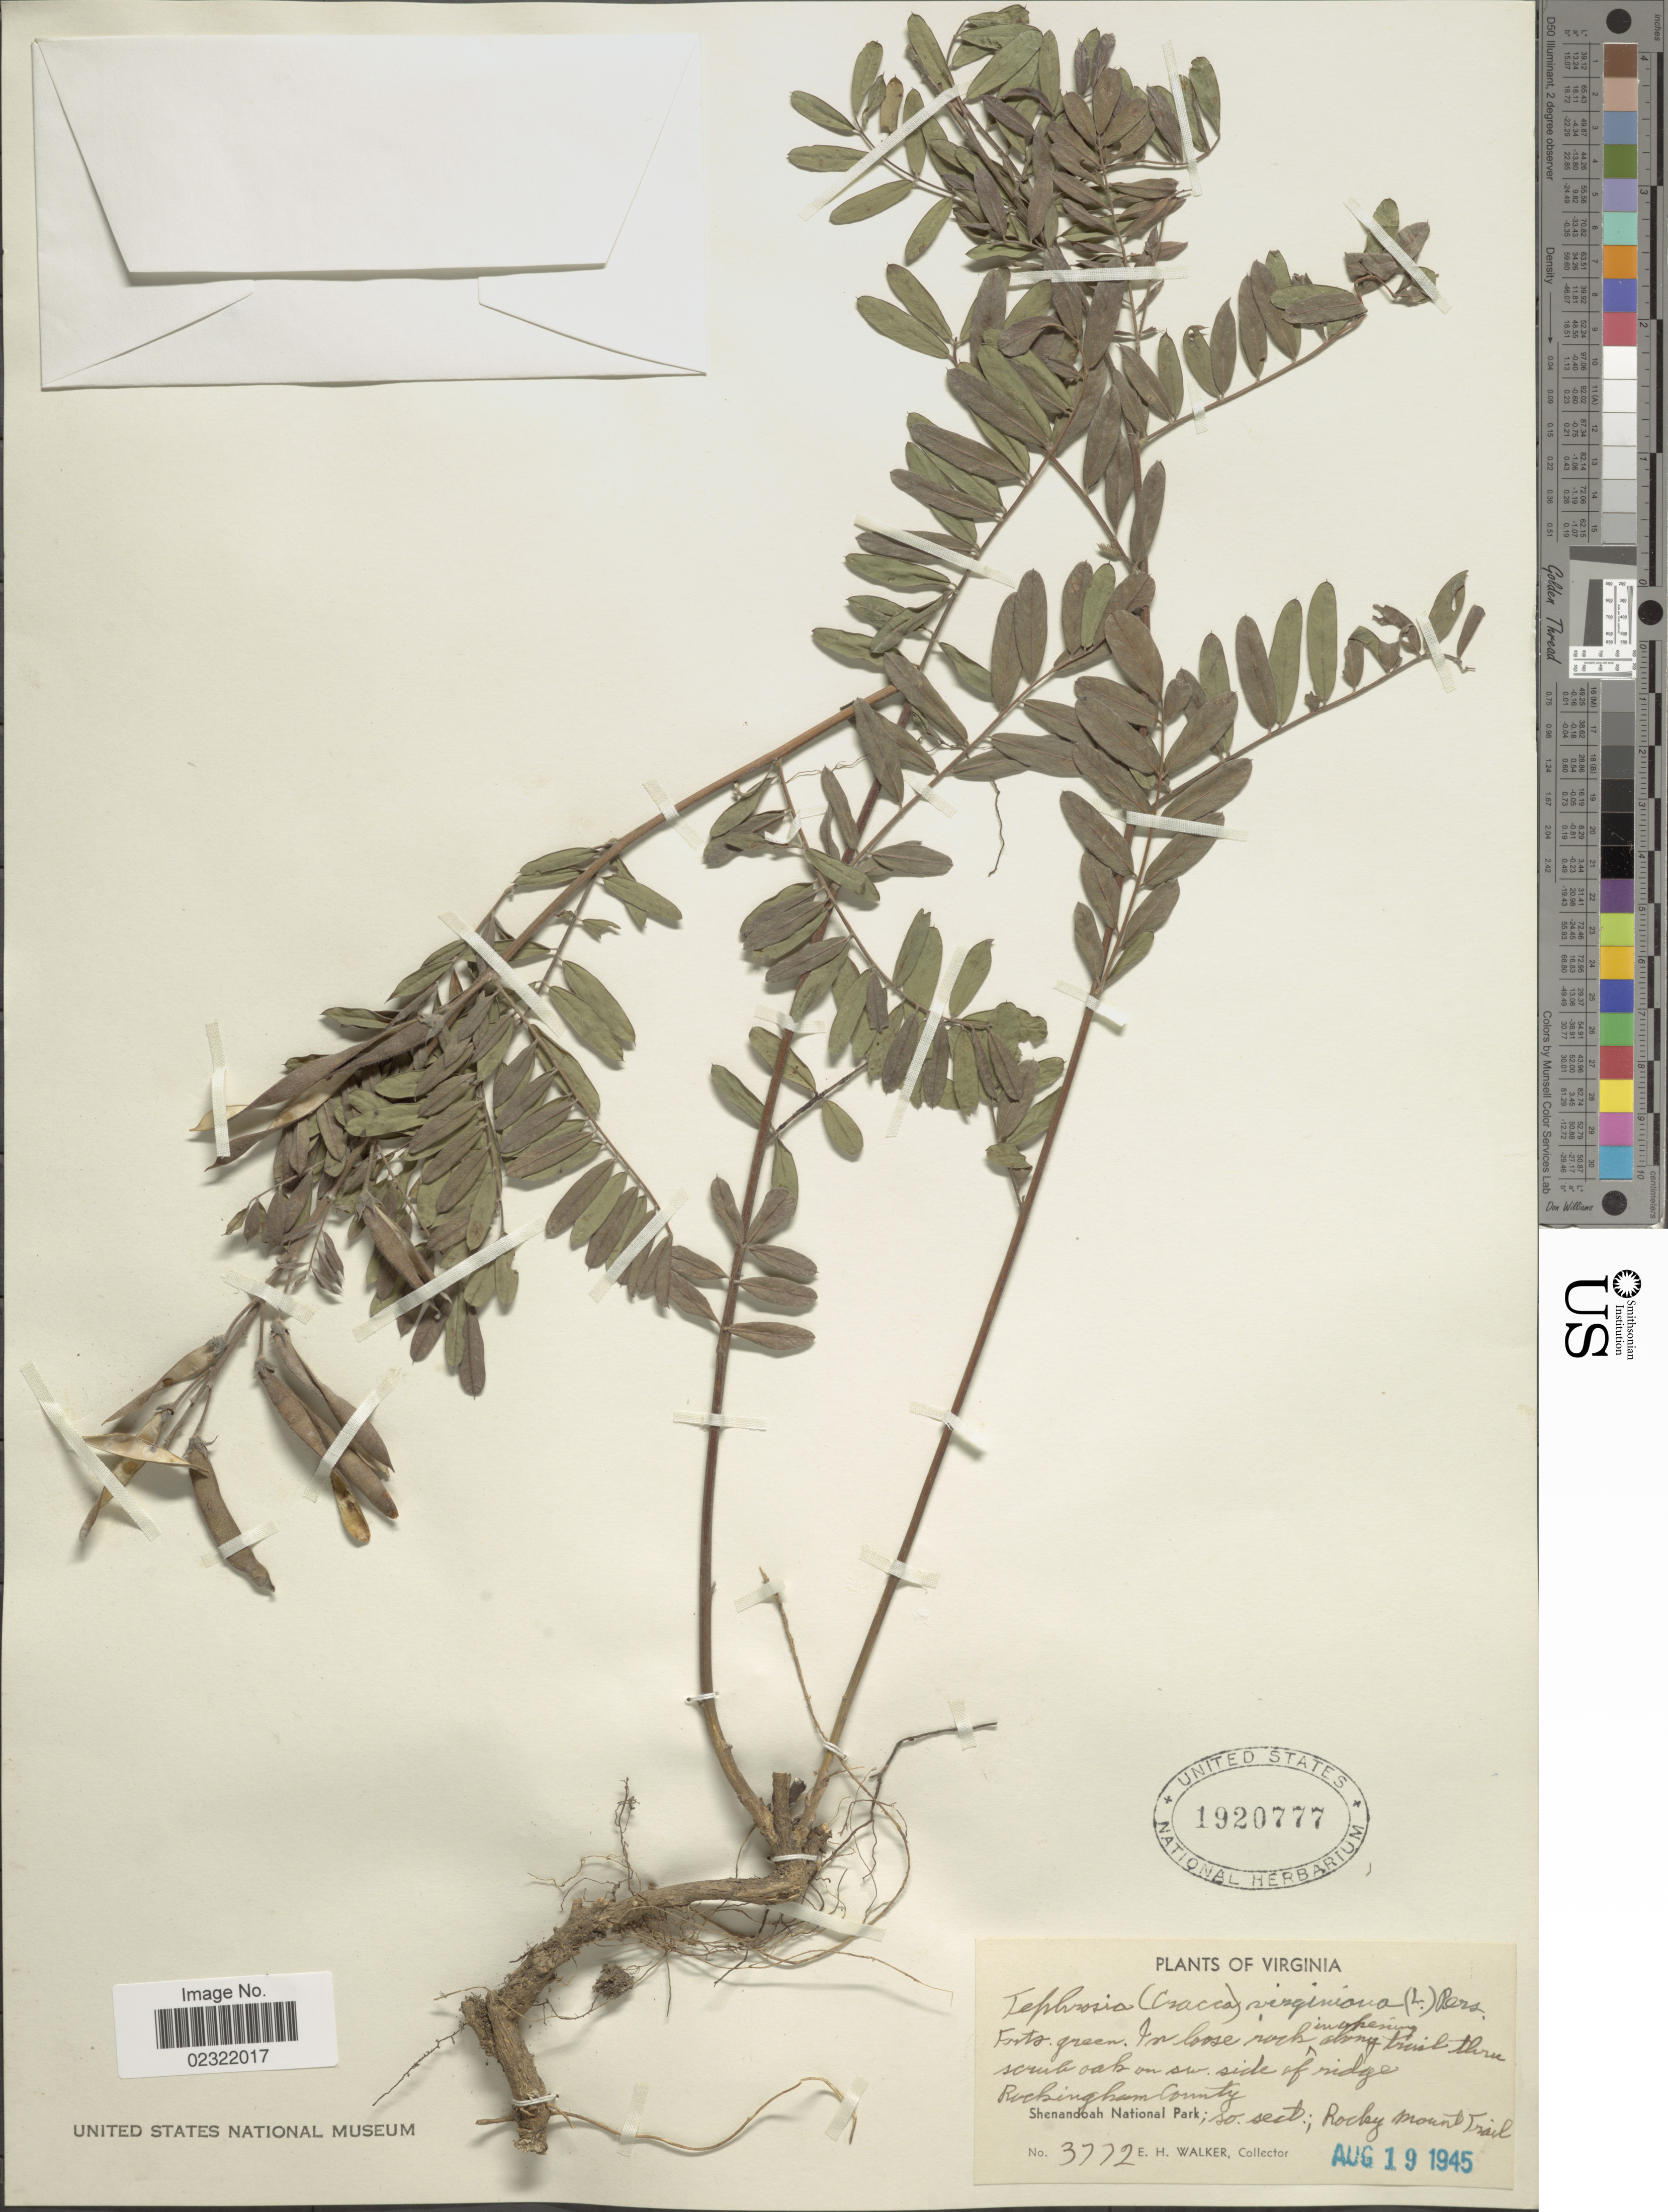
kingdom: Plantae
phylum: Tracheophyta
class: Magnoliopsida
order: Fabales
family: Fabaceae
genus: Tephrosia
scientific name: Tephrosia virginiana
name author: (L.) Pers.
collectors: E. H. Walker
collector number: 3772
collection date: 1945-08-19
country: United States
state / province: Virginia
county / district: Rockingham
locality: In loose rocks in opening trail three scrub oak on sun side of ridge, Shenandoah National Park; so. sect; Rocky Mount Trail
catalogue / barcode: US 1920777